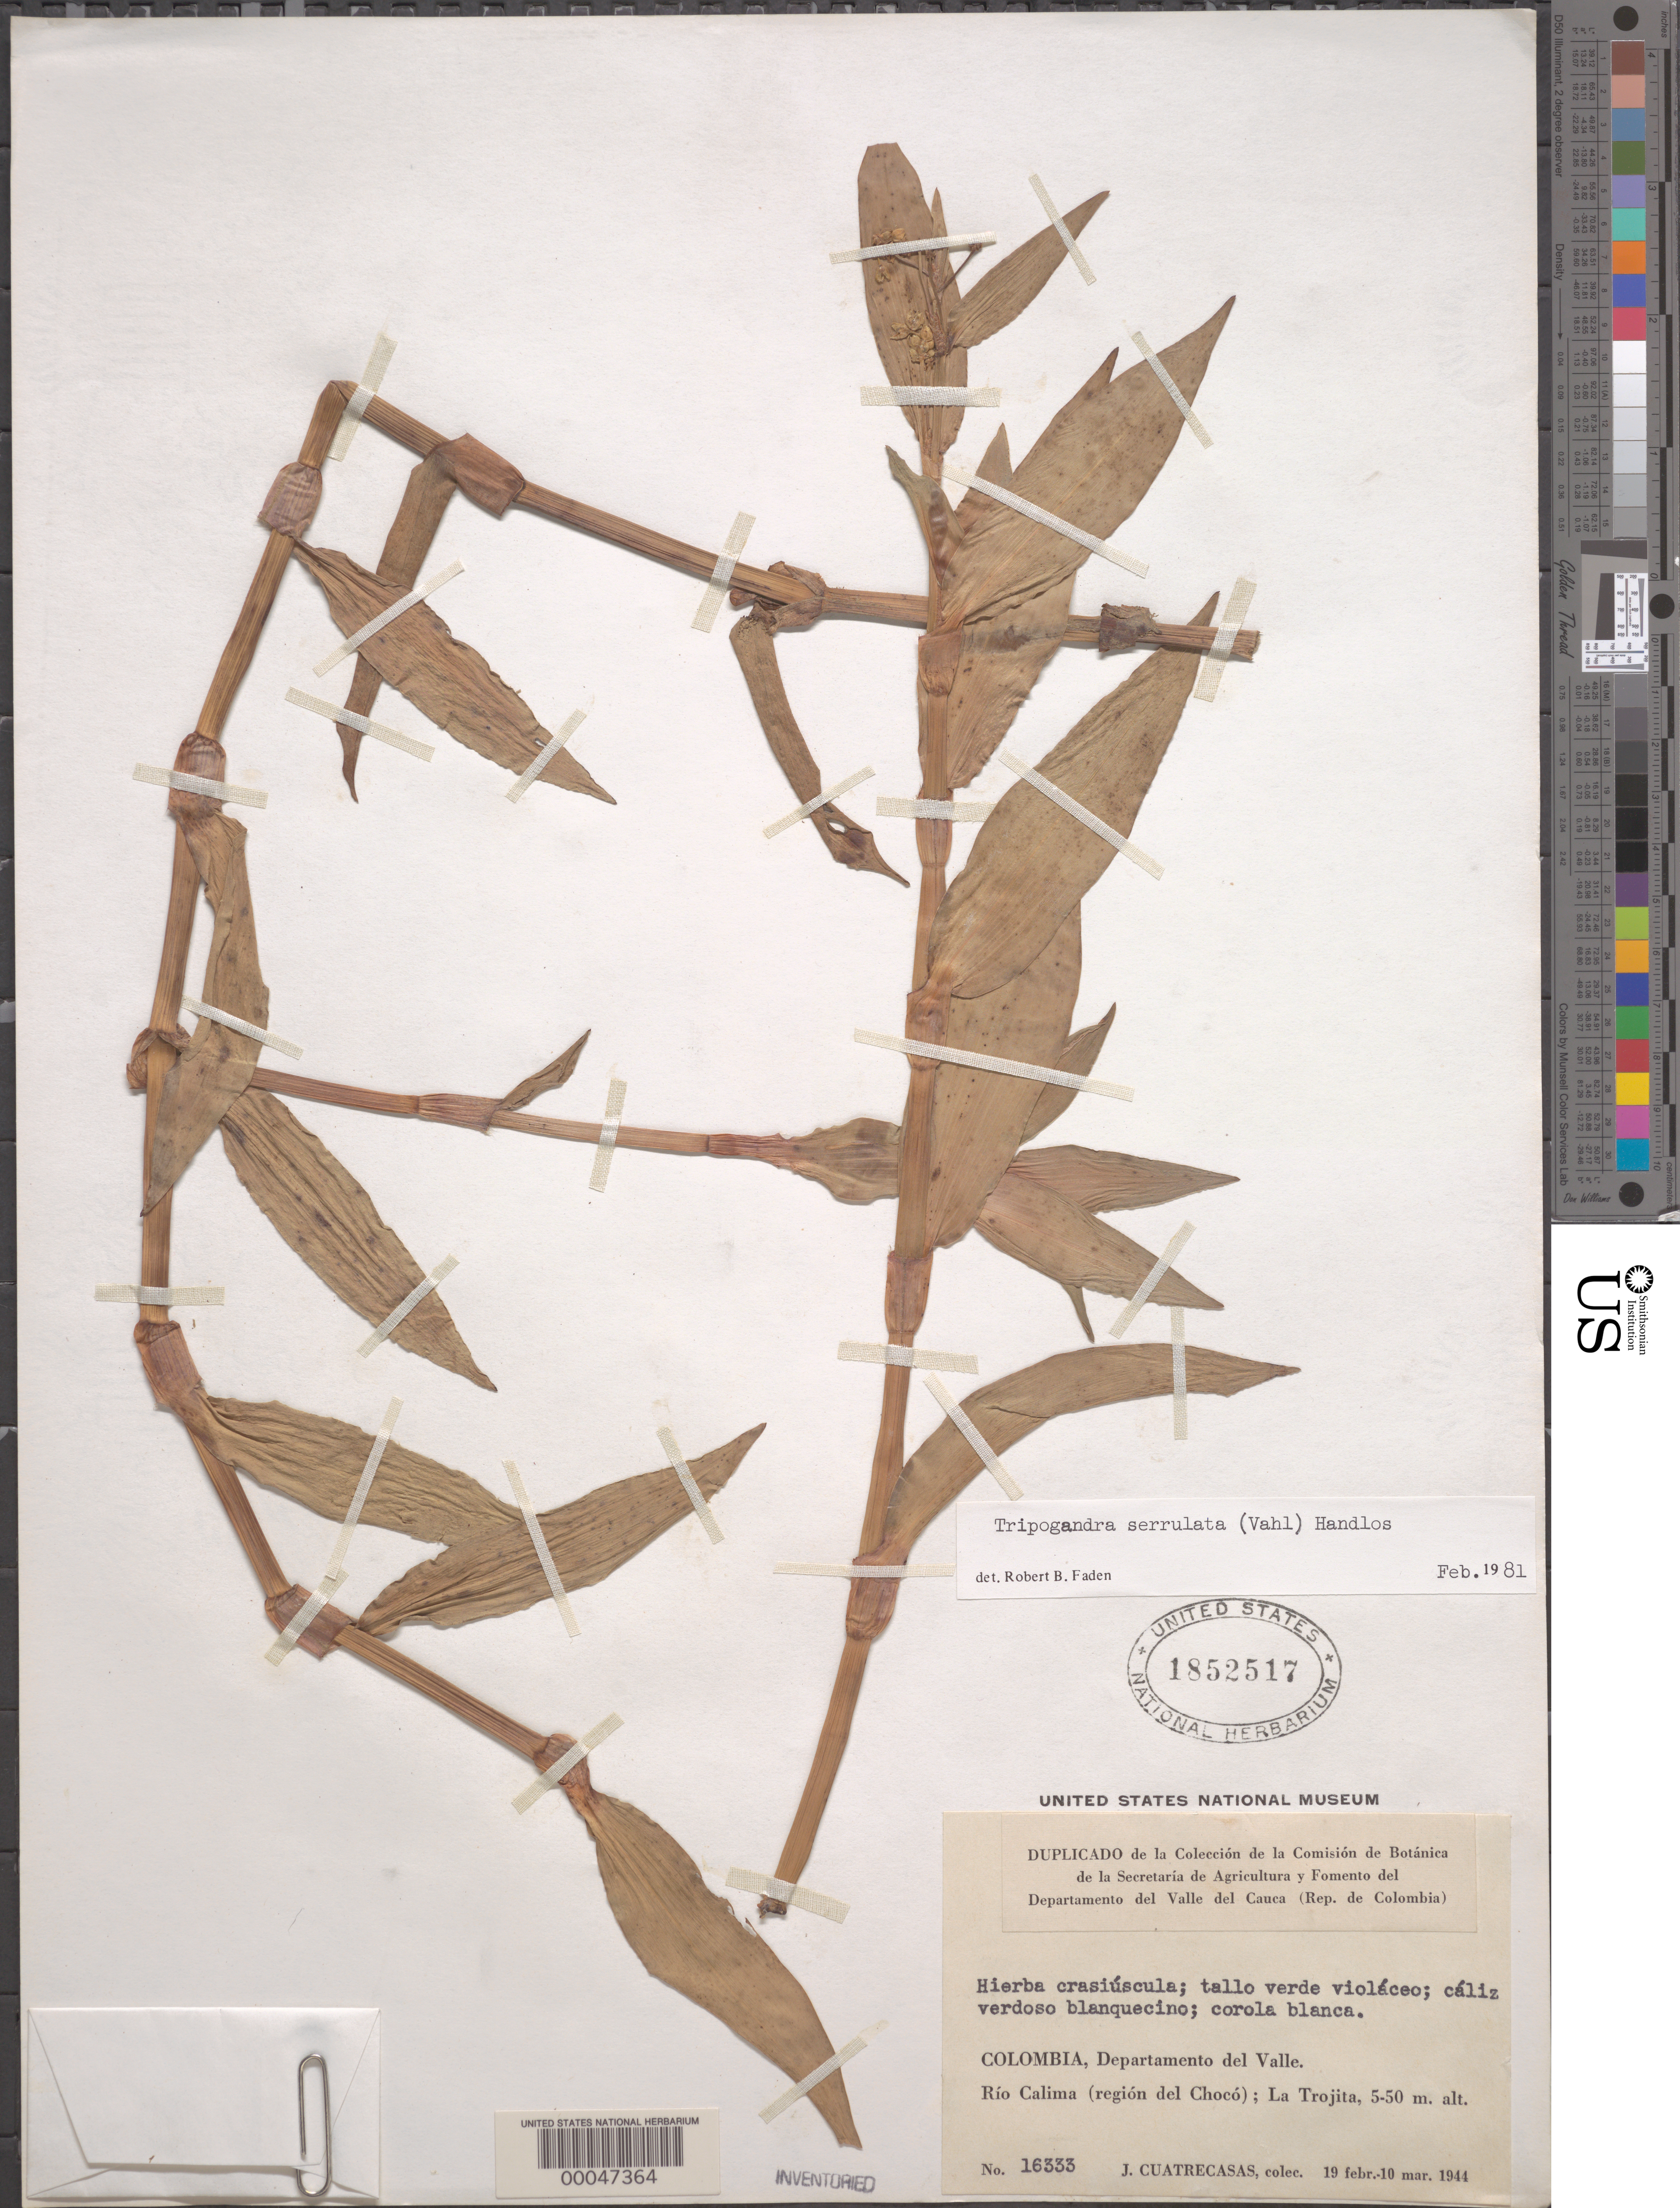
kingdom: Plantae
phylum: Tracheophyta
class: Liliopsida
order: Commelinales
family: Commelinaceae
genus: Tripogandra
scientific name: Tripogandra serrulata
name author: (Vahl) Handlos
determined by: Faden, Robert B., (US), Smithsonian Institution - National Museum of Natural History (UNITED STATES)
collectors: J. Cuatrecasas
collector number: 16333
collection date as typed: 19 Feb 1944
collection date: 1944-02-19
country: Colombia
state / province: Valle del Cauca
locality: Rio Calima, La Tojita.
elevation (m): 5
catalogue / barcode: US 1852517